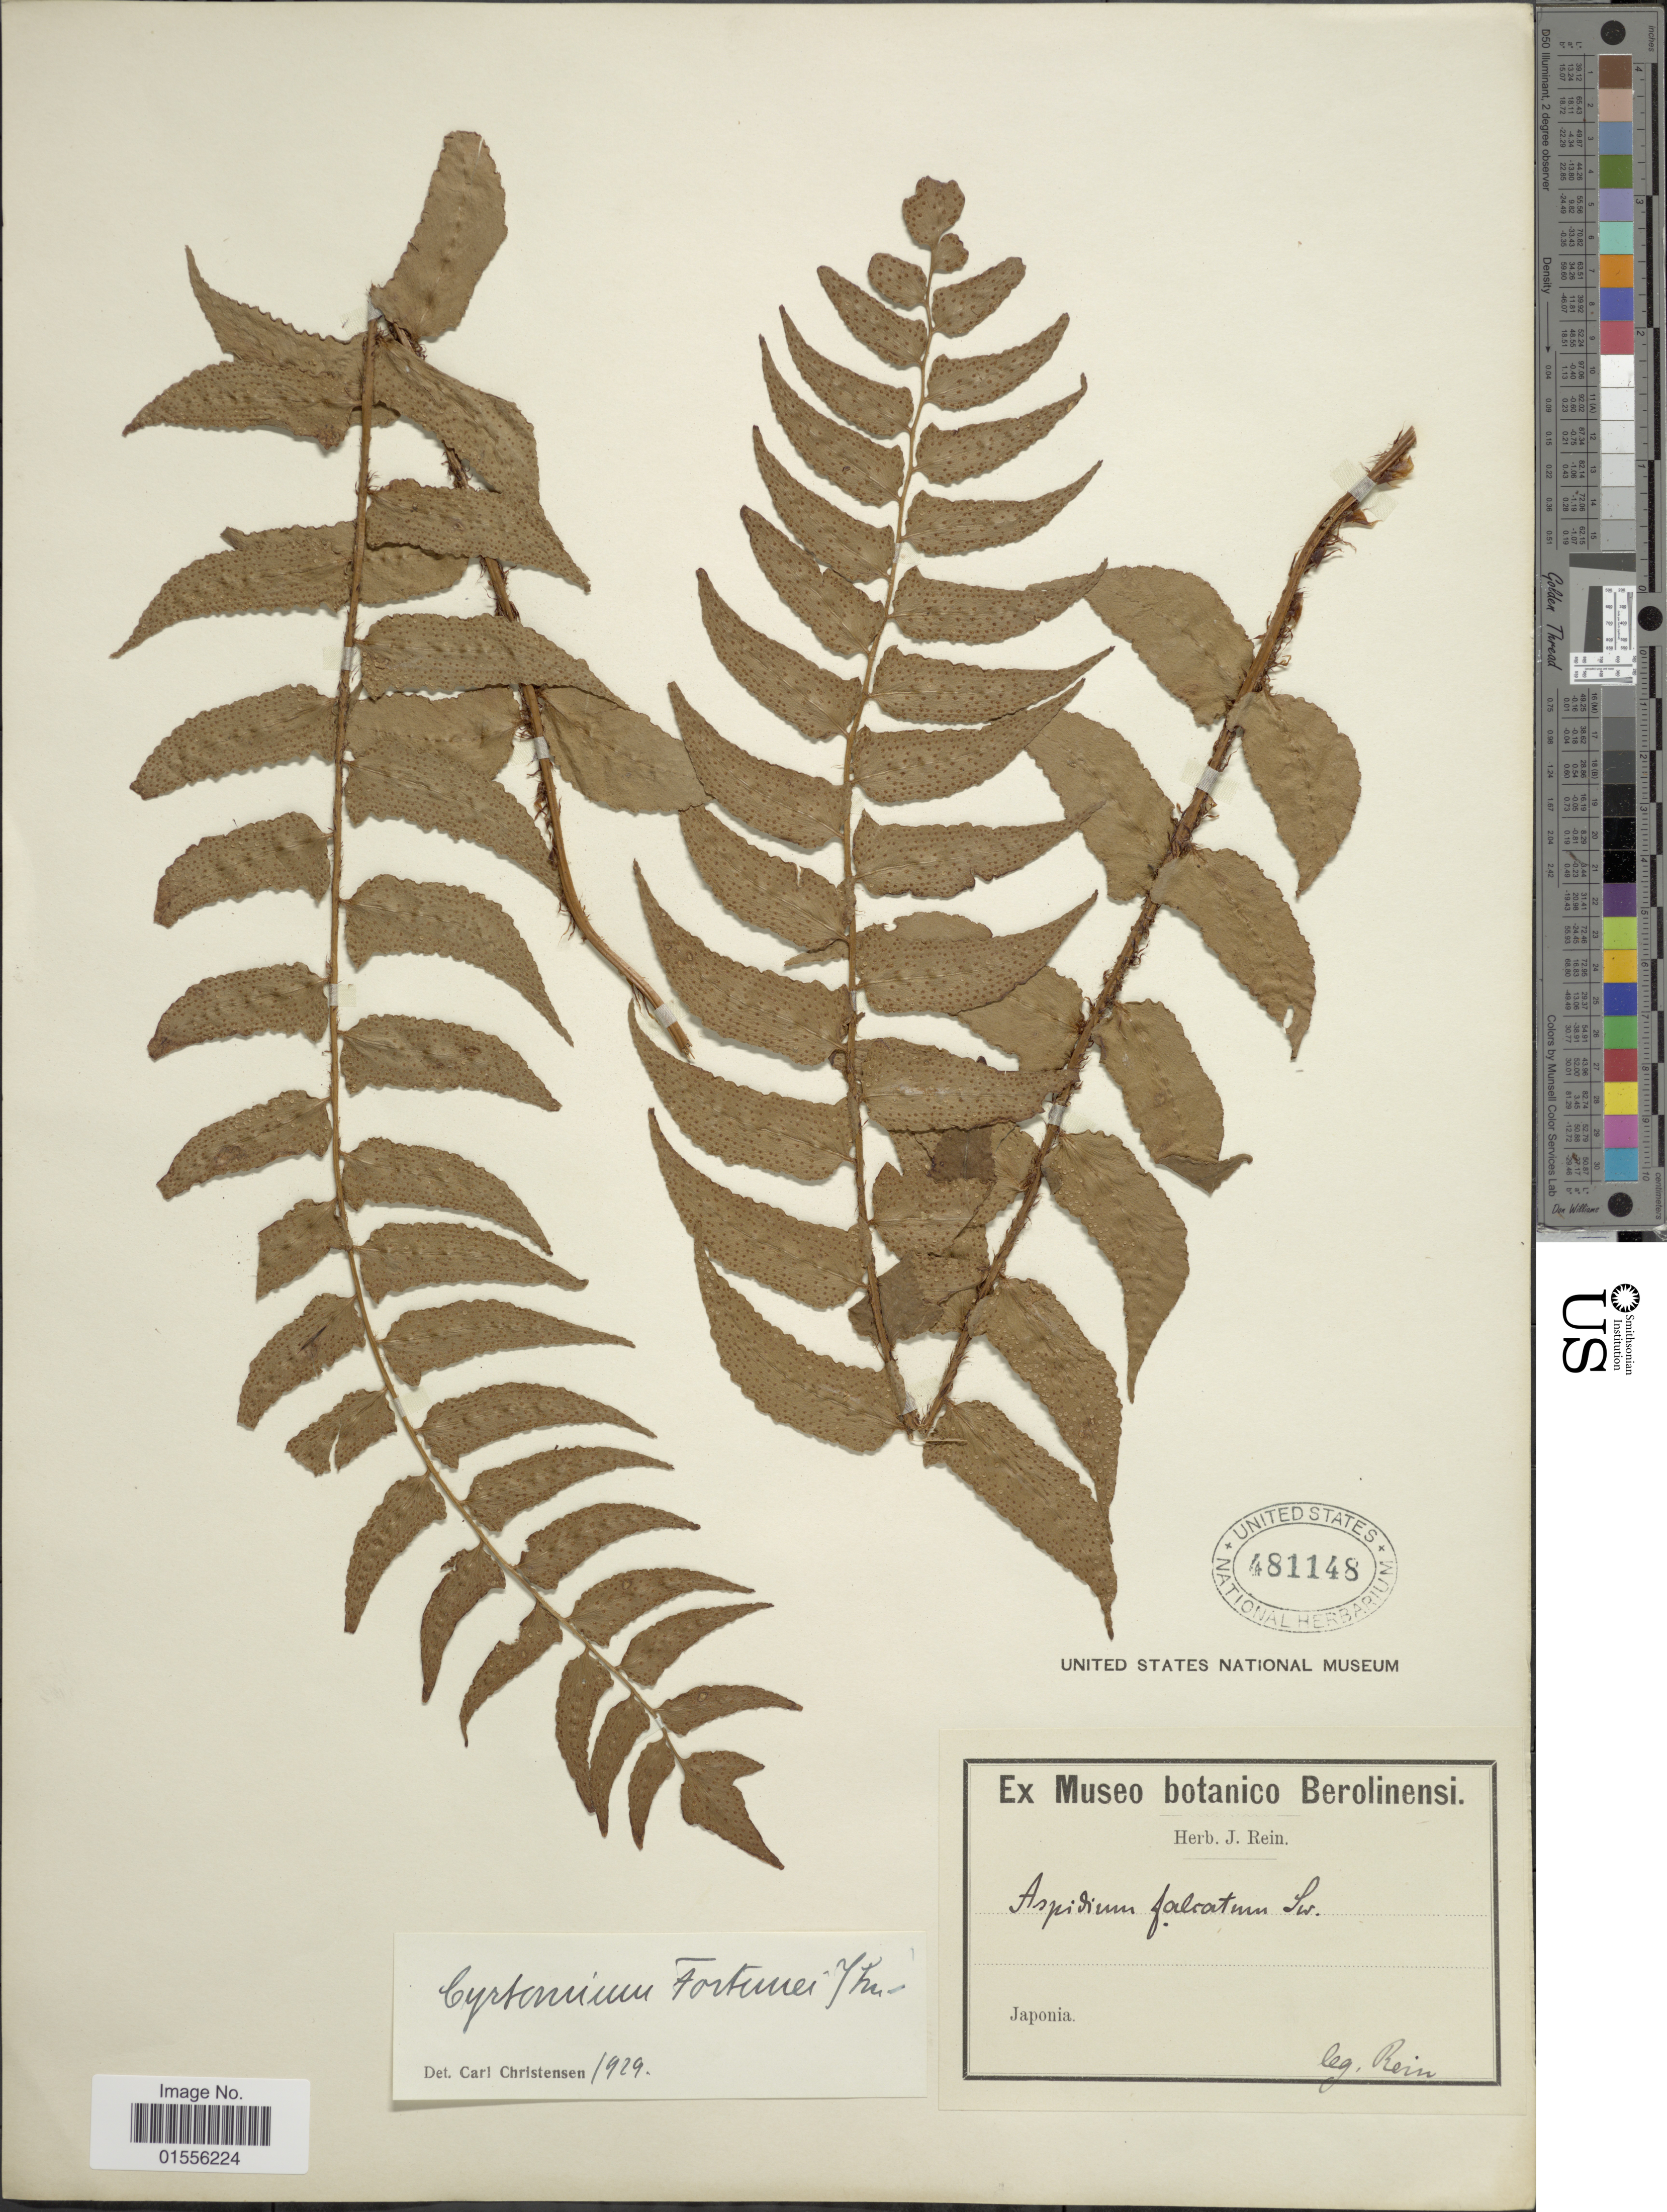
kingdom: Plantae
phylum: Tracheophyta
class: Polypodiopsida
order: Polypodiales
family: Dryopteridaceae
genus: Cyrtomium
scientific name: Cyrtomium fortunei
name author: J. Sm.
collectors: J. Rein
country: Japan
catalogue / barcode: US 481148